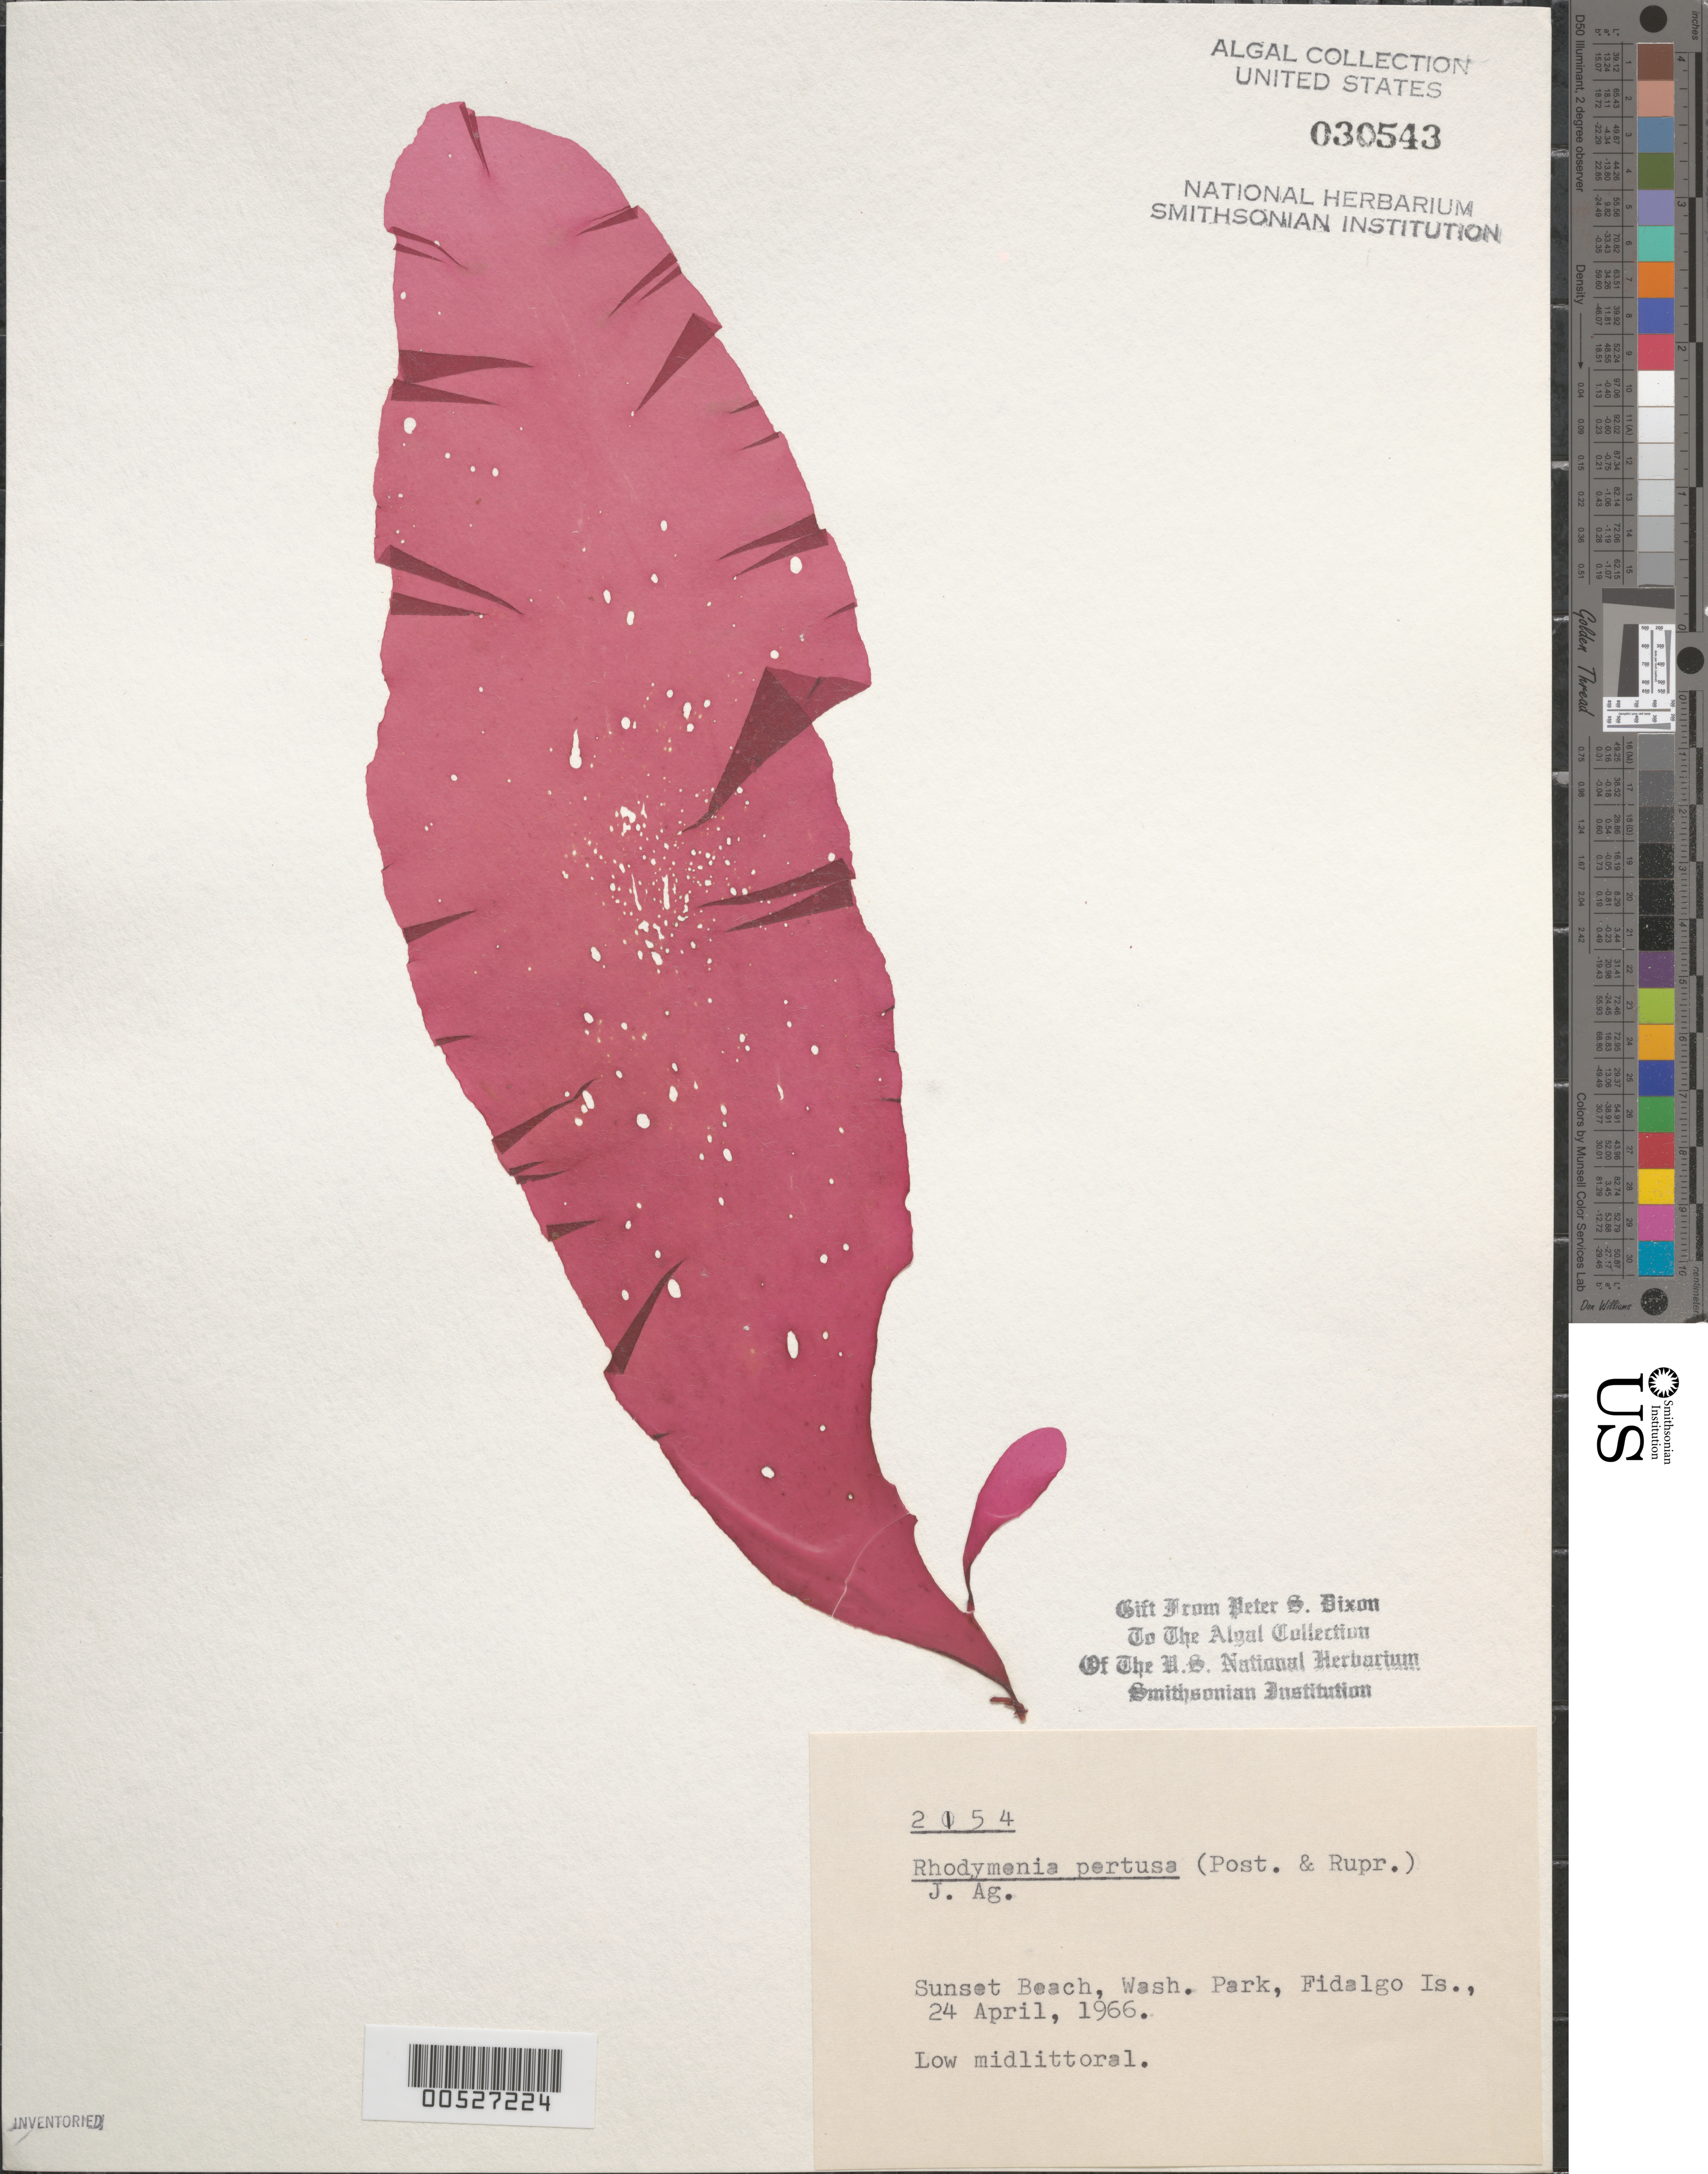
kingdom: Plantae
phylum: Rhodophyta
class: Florideophyceae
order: Rhodymeniales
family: Rhodymeniaceae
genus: Rhodymenia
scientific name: Rhodymenia pertusa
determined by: Dixon, P. S.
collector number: PSD 2154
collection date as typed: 24 Apr 1966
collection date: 1966-04-24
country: United States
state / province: Washington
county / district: Skagit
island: Fidalgo Island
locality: Sunset Beach, Washington Park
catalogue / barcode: US 30543